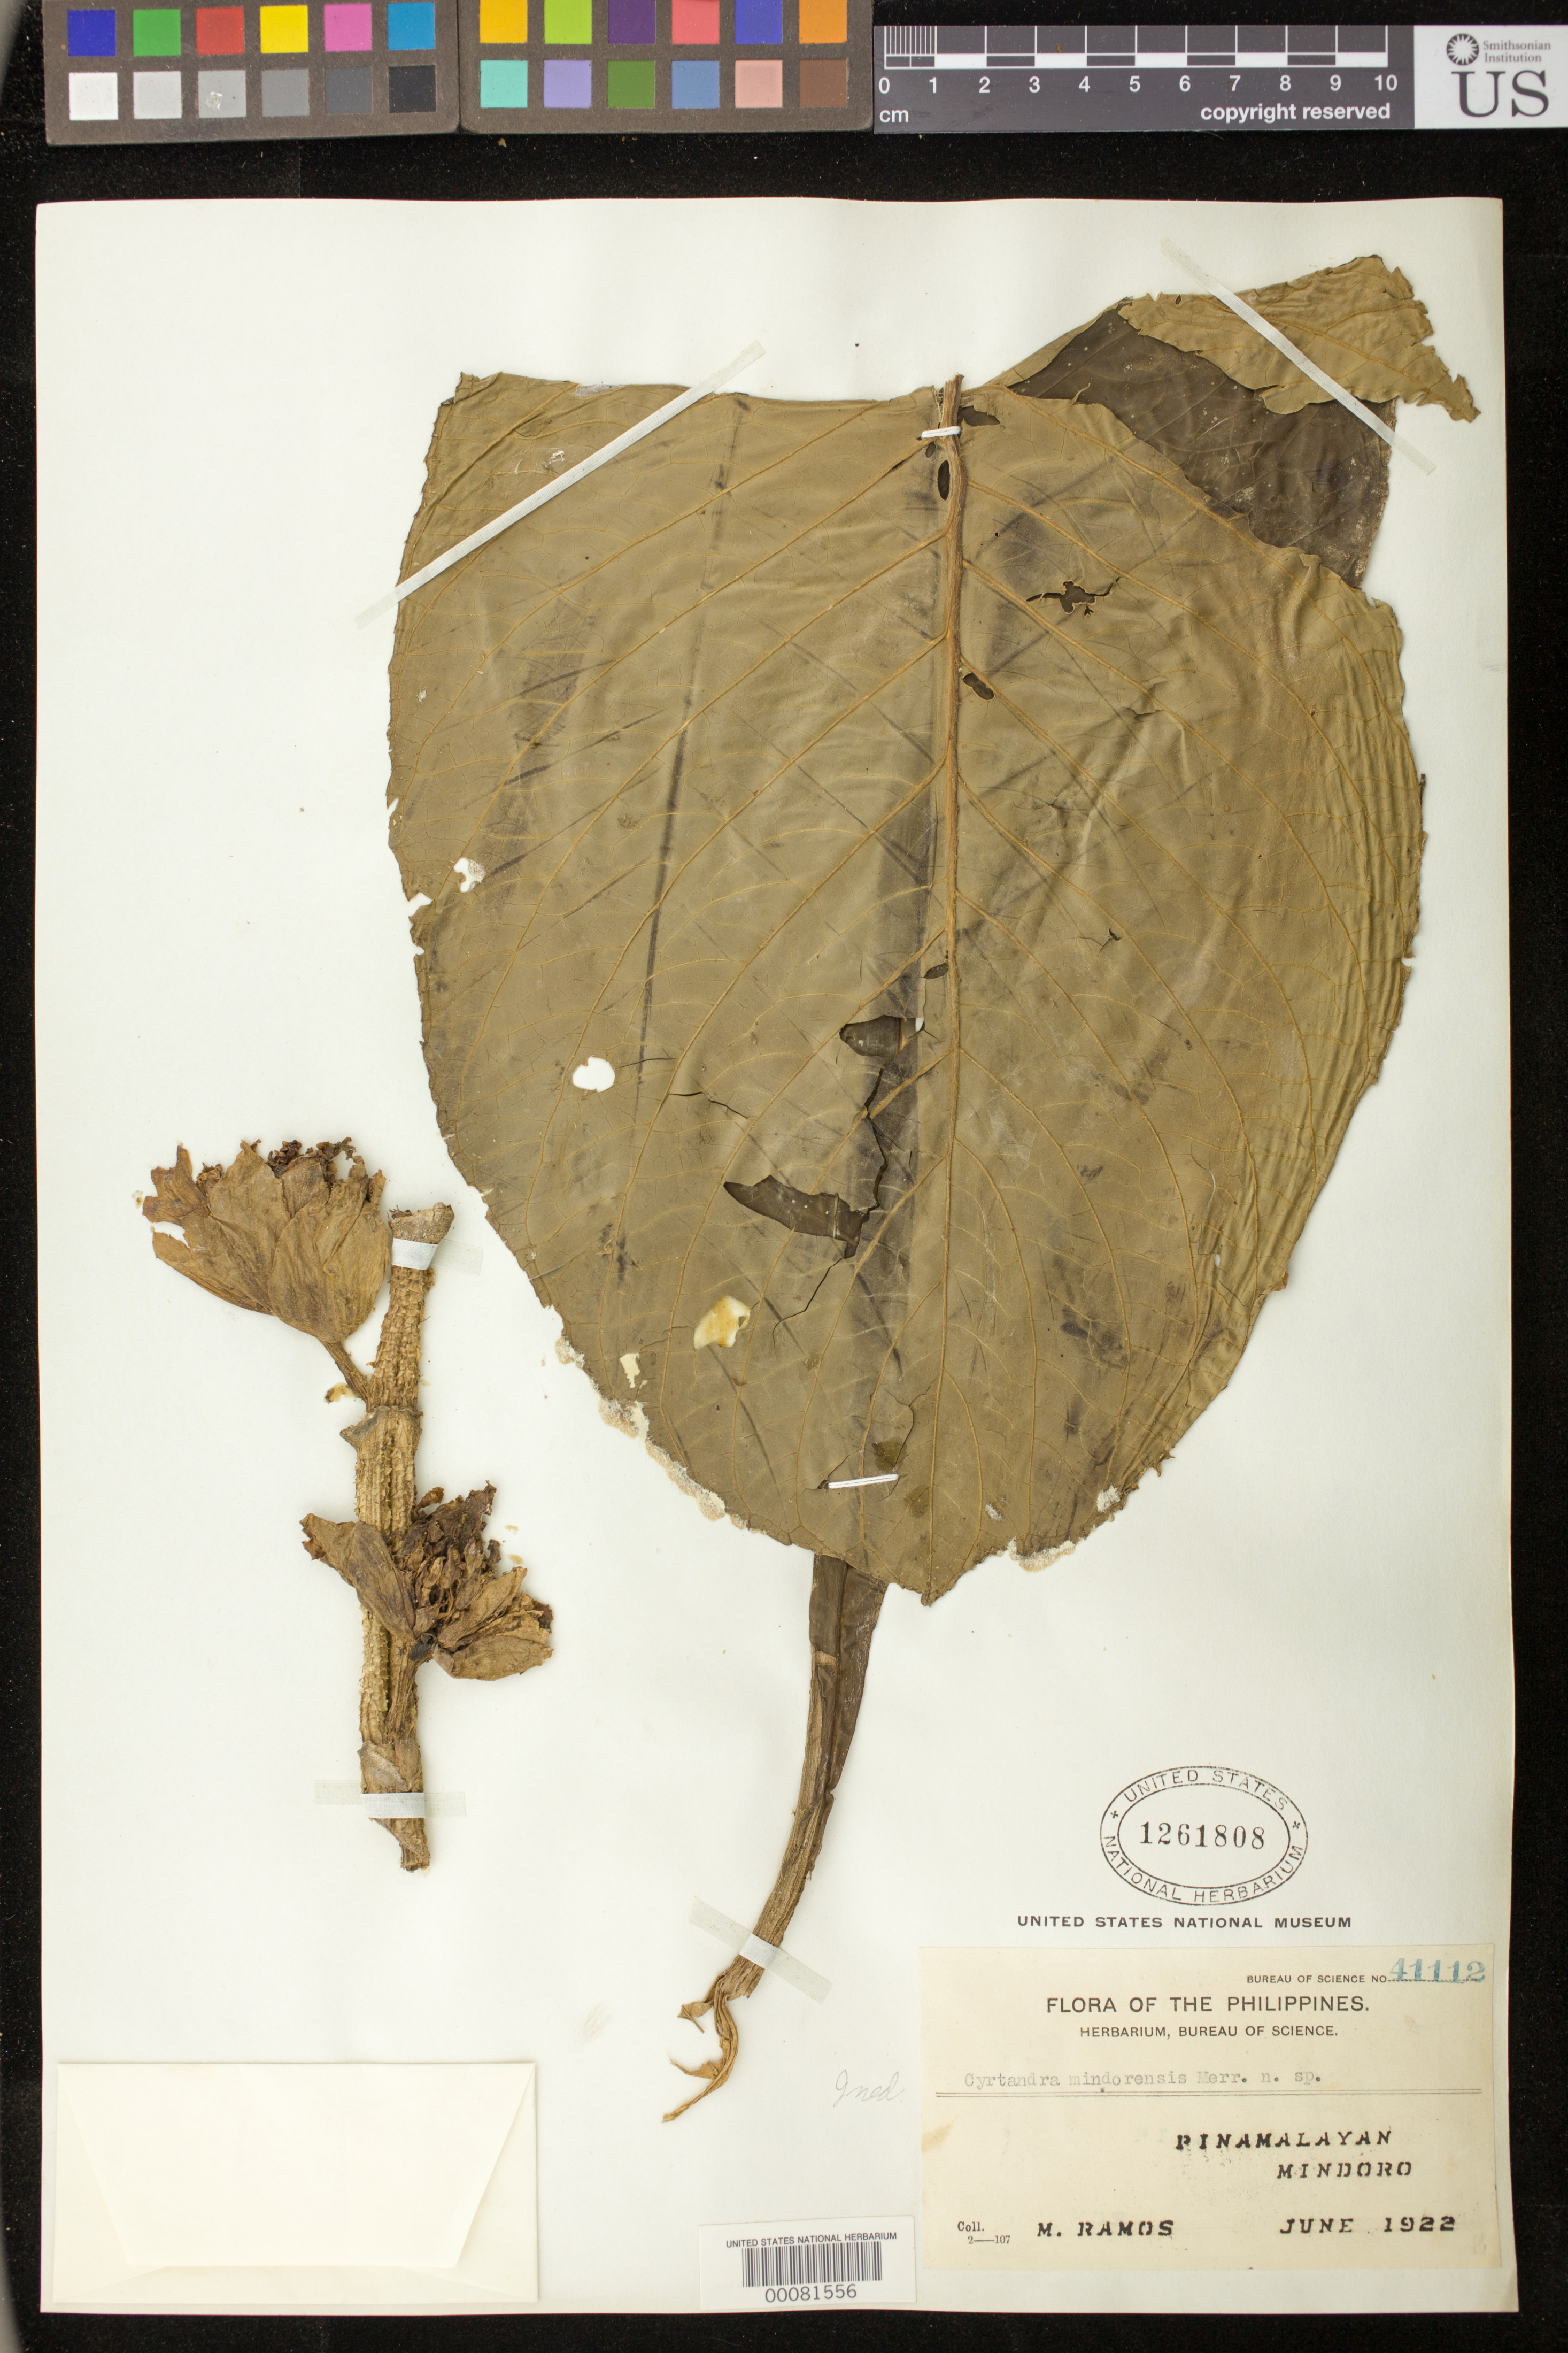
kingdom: Plantae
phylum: Tracheophyta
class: Magnoliopsida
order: Lamiales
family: Gesneriaceae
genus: Cyrtandra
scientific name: Cyrtandra sp.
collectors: M. Ramos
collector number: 41112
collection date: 1922-06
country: Philippines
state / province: Mimaropa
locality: Pinamalayan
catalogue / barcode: US 1261808